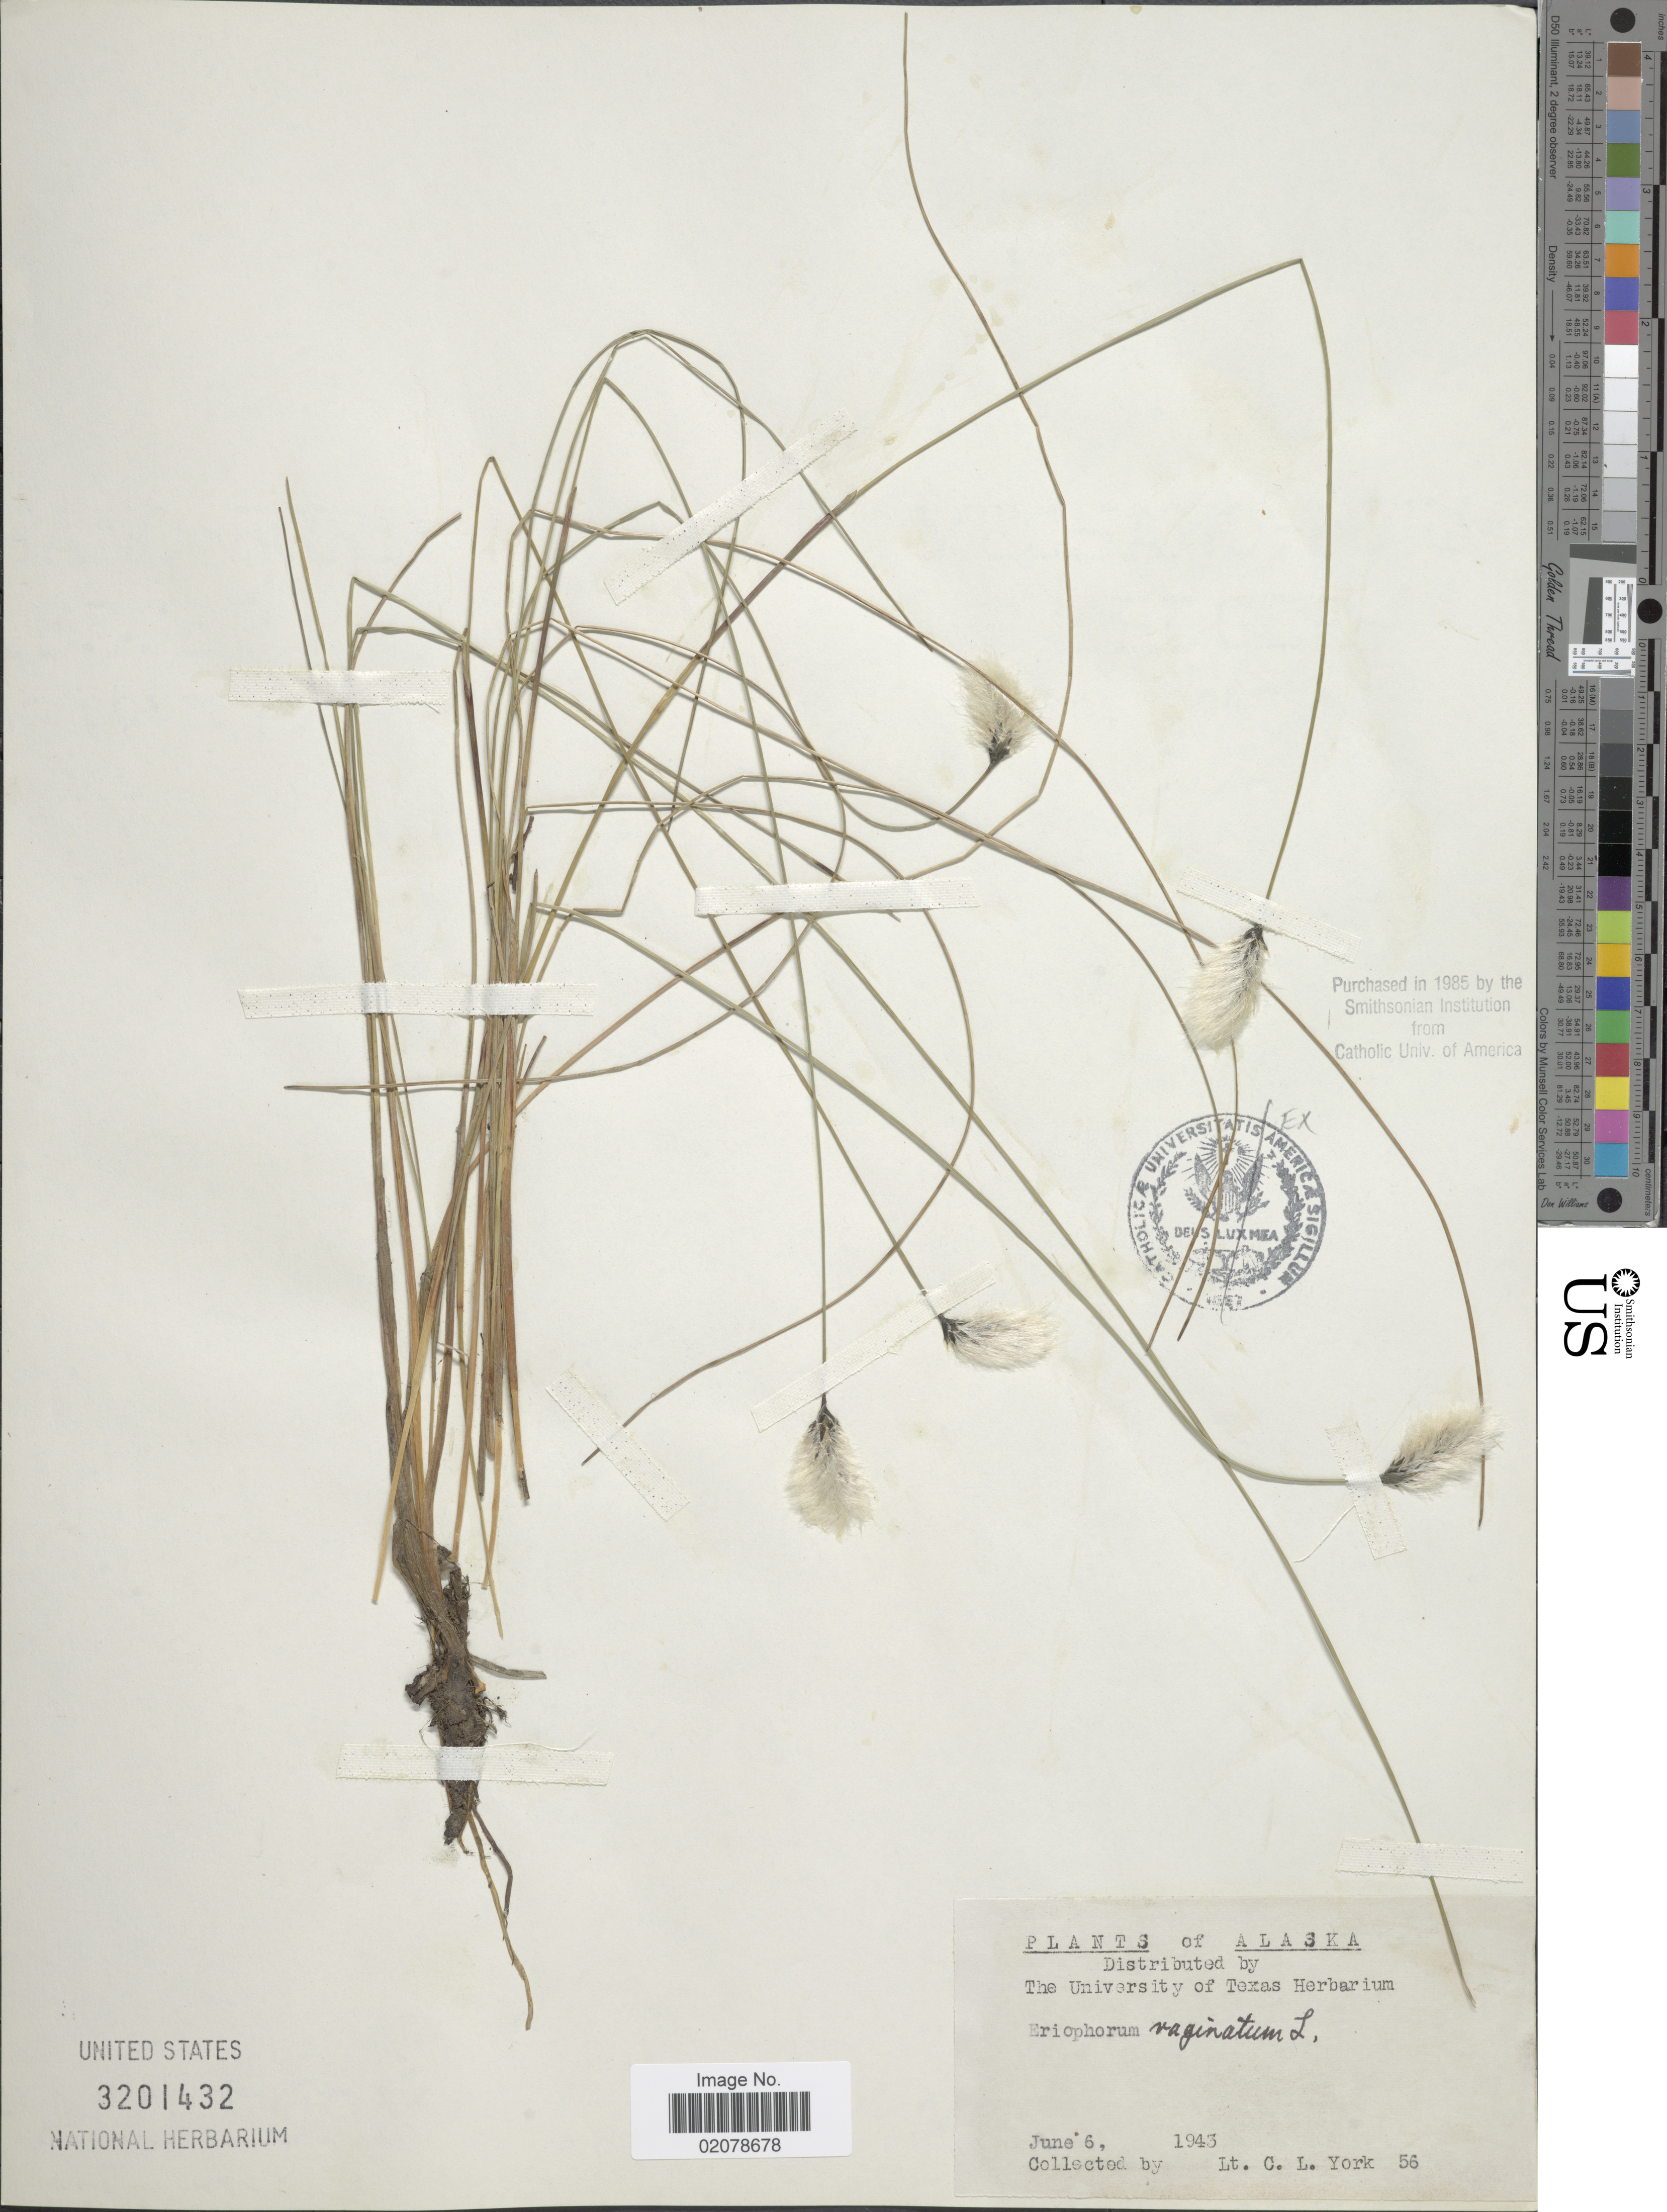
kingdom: Plantae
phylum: Tracheophyta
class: Liliopsida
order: Poales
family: Cyperaceae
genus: Eriophorum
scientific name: Eriophorum vaginatum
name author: L.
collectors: C. L. York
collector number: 56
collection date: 1943-06-06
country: United States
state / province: Alaska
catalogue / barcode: US 3201432